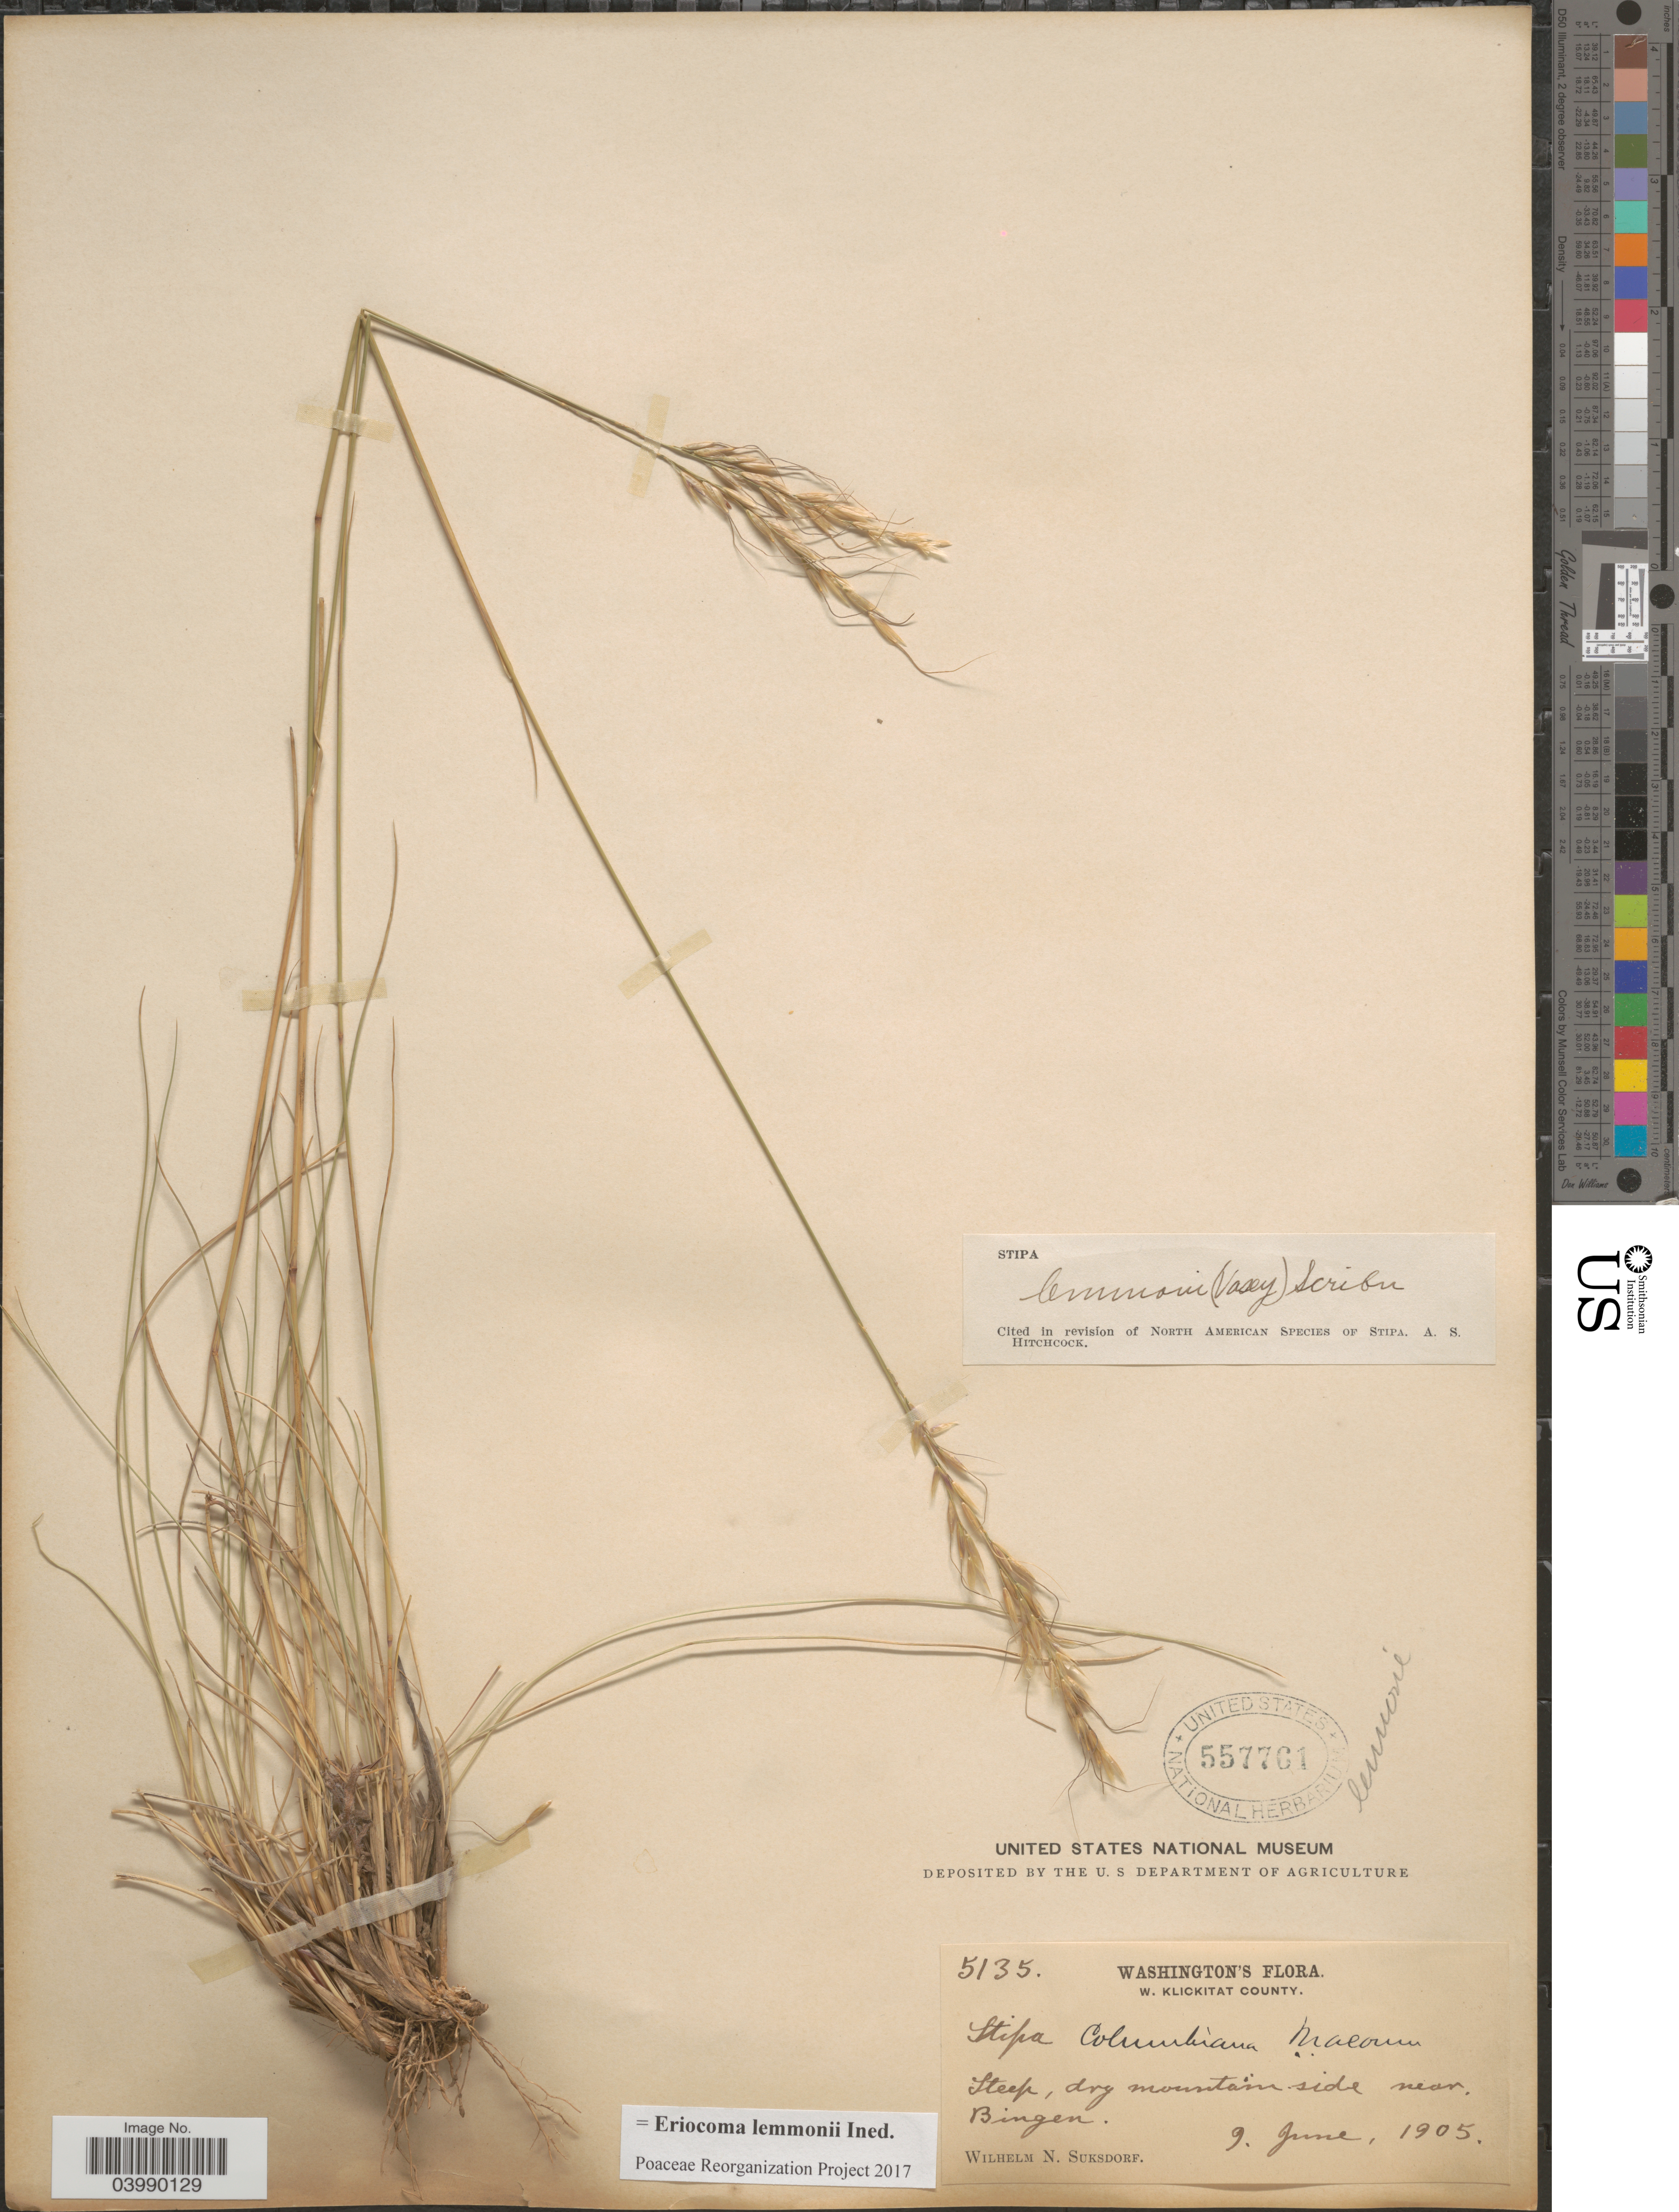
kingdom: Plantae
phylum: Tracheophyta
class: Liliopsida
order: Poales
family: Poaceae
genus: Eriocoma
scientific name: Eriocoma lemmonii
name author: (Vasey) Romasch.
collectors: W. N. Suksdorf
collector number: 5135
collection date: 1905-06-09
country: United States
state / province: Washington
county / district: Klickitat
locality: W. Klickitat County. Dry mountain side near Bingen.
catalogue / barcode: US 557761